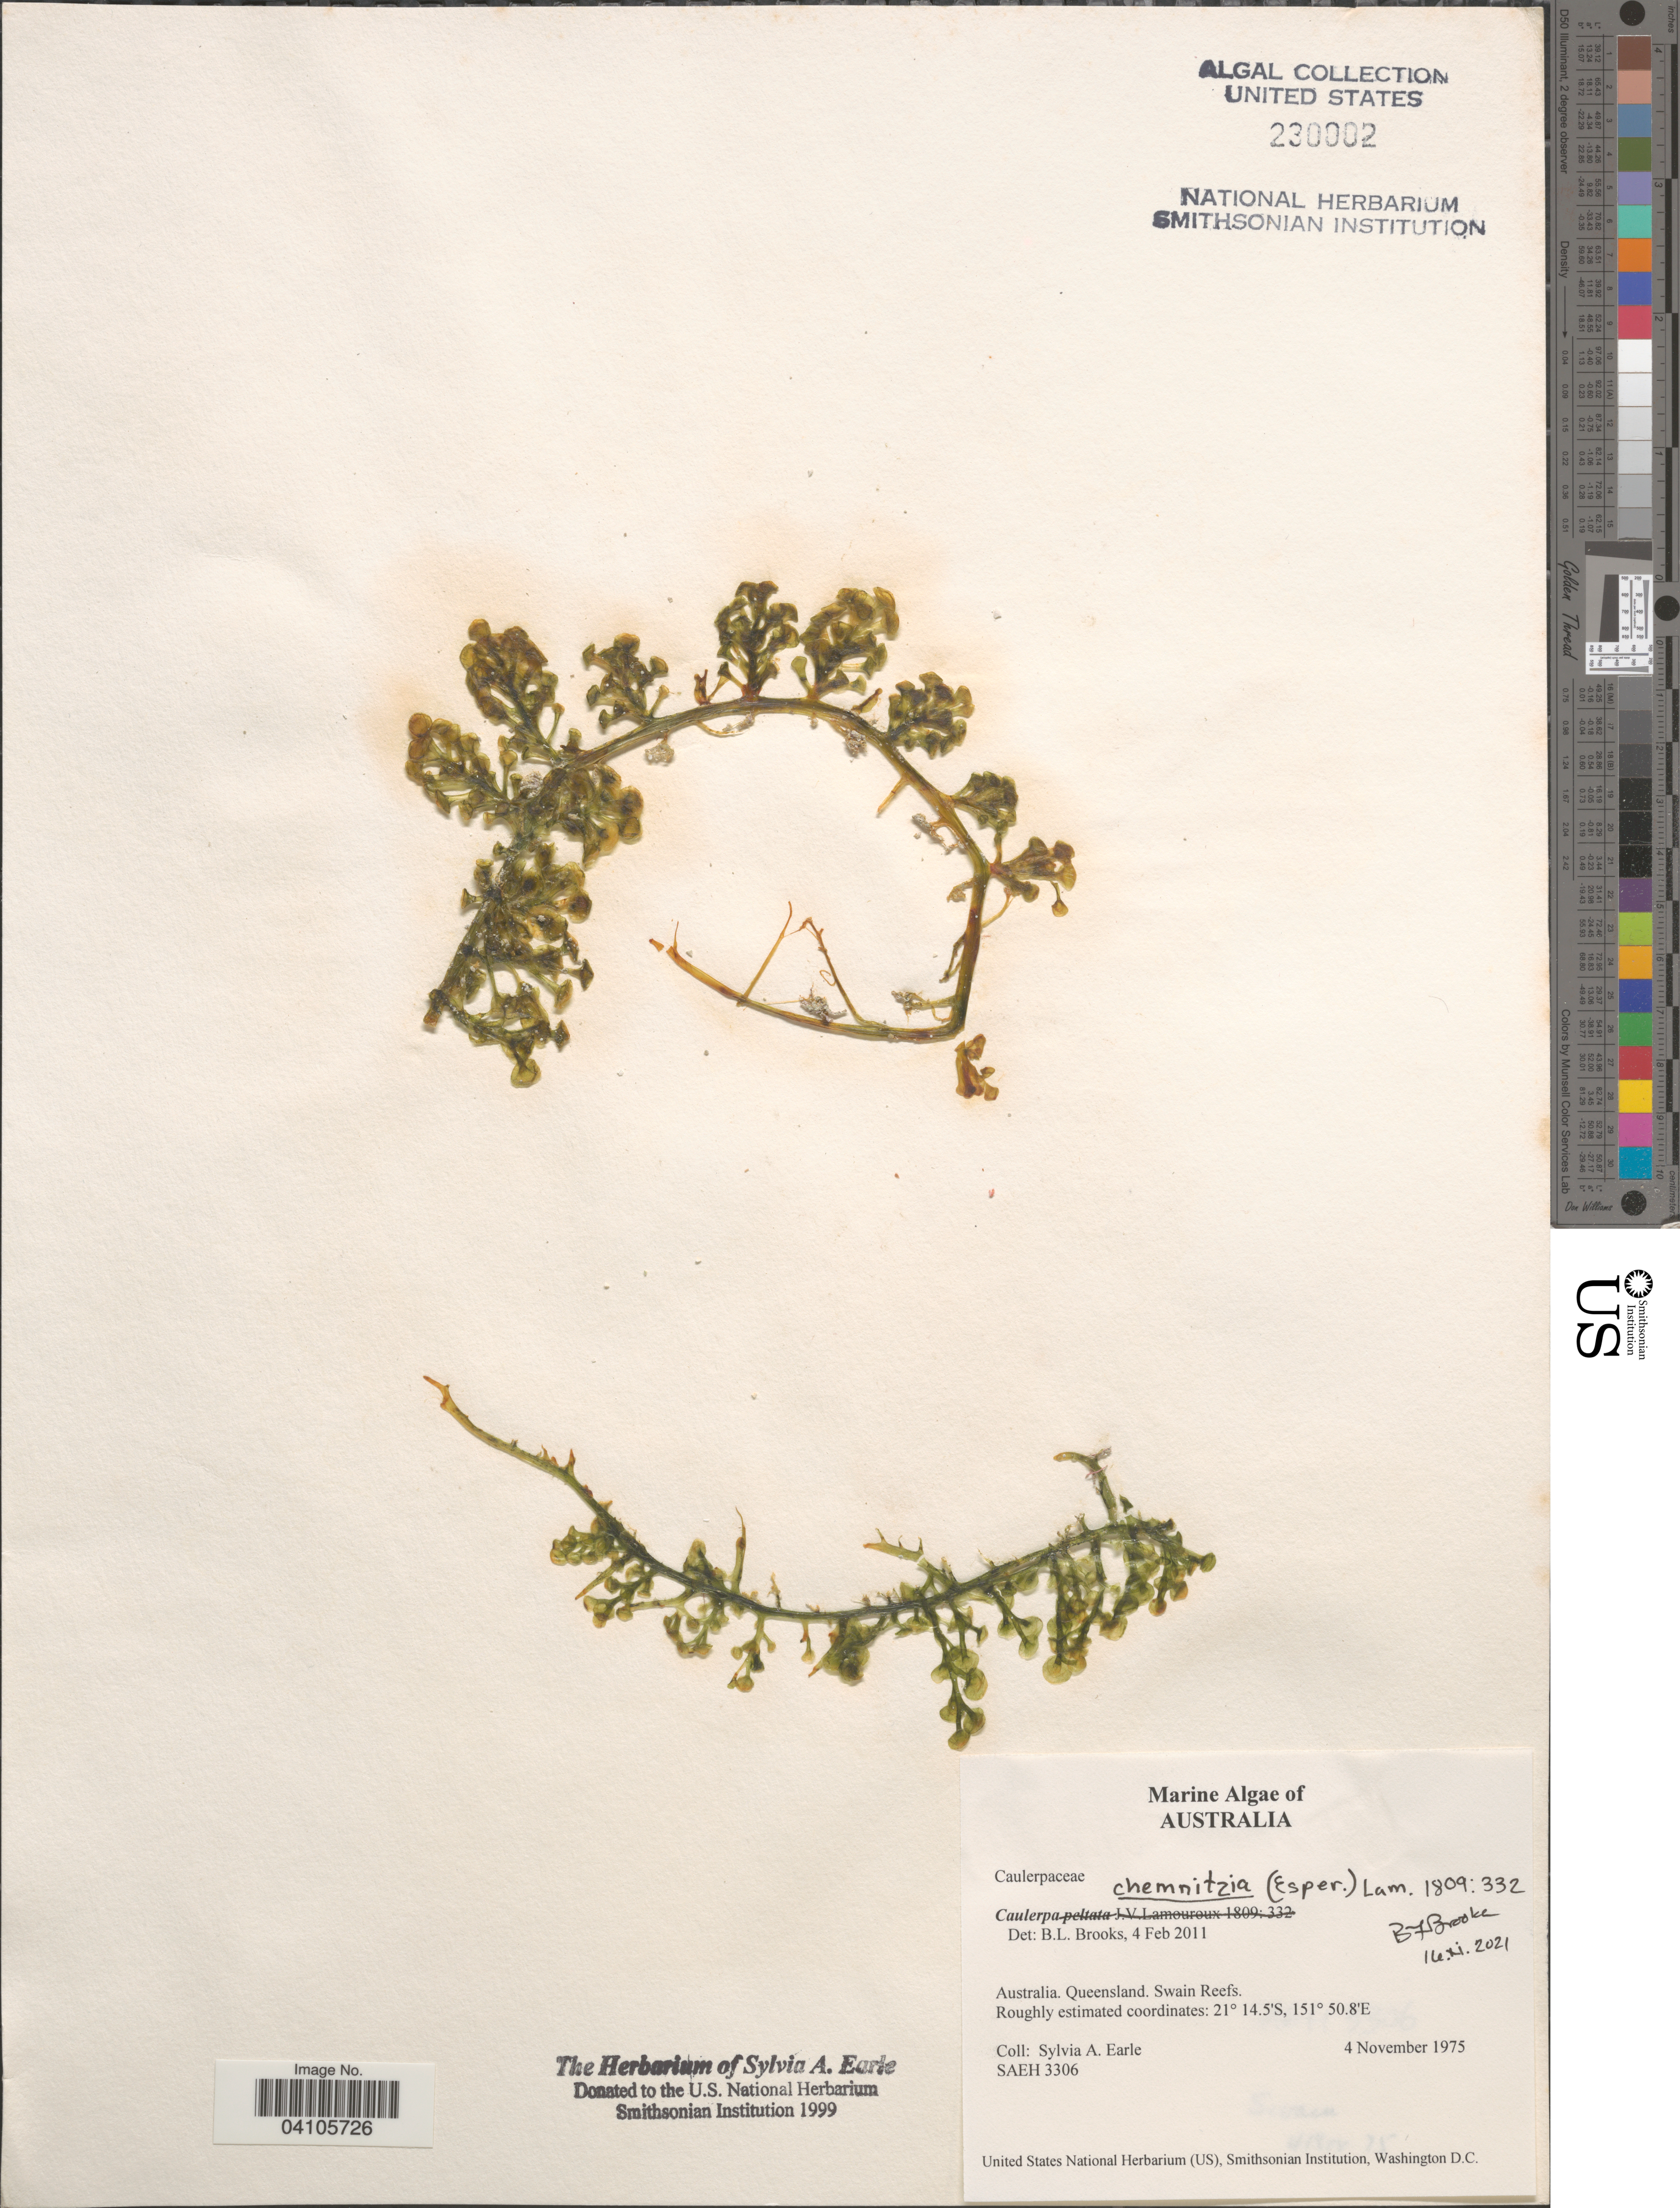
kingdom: Plantae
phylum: Chlorophyta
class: Ulvophyceae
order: Bryopsidales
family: Caulerpaceae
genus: Caulerpa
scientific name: Caulerpa chemnitzia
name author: (Esper) J.V.Lamouroux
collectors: S. A. Earle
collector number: SAEH3306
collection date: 1975-11-04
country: Australia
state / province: Queensland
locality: Swain Reefs.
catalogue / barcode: US 230002